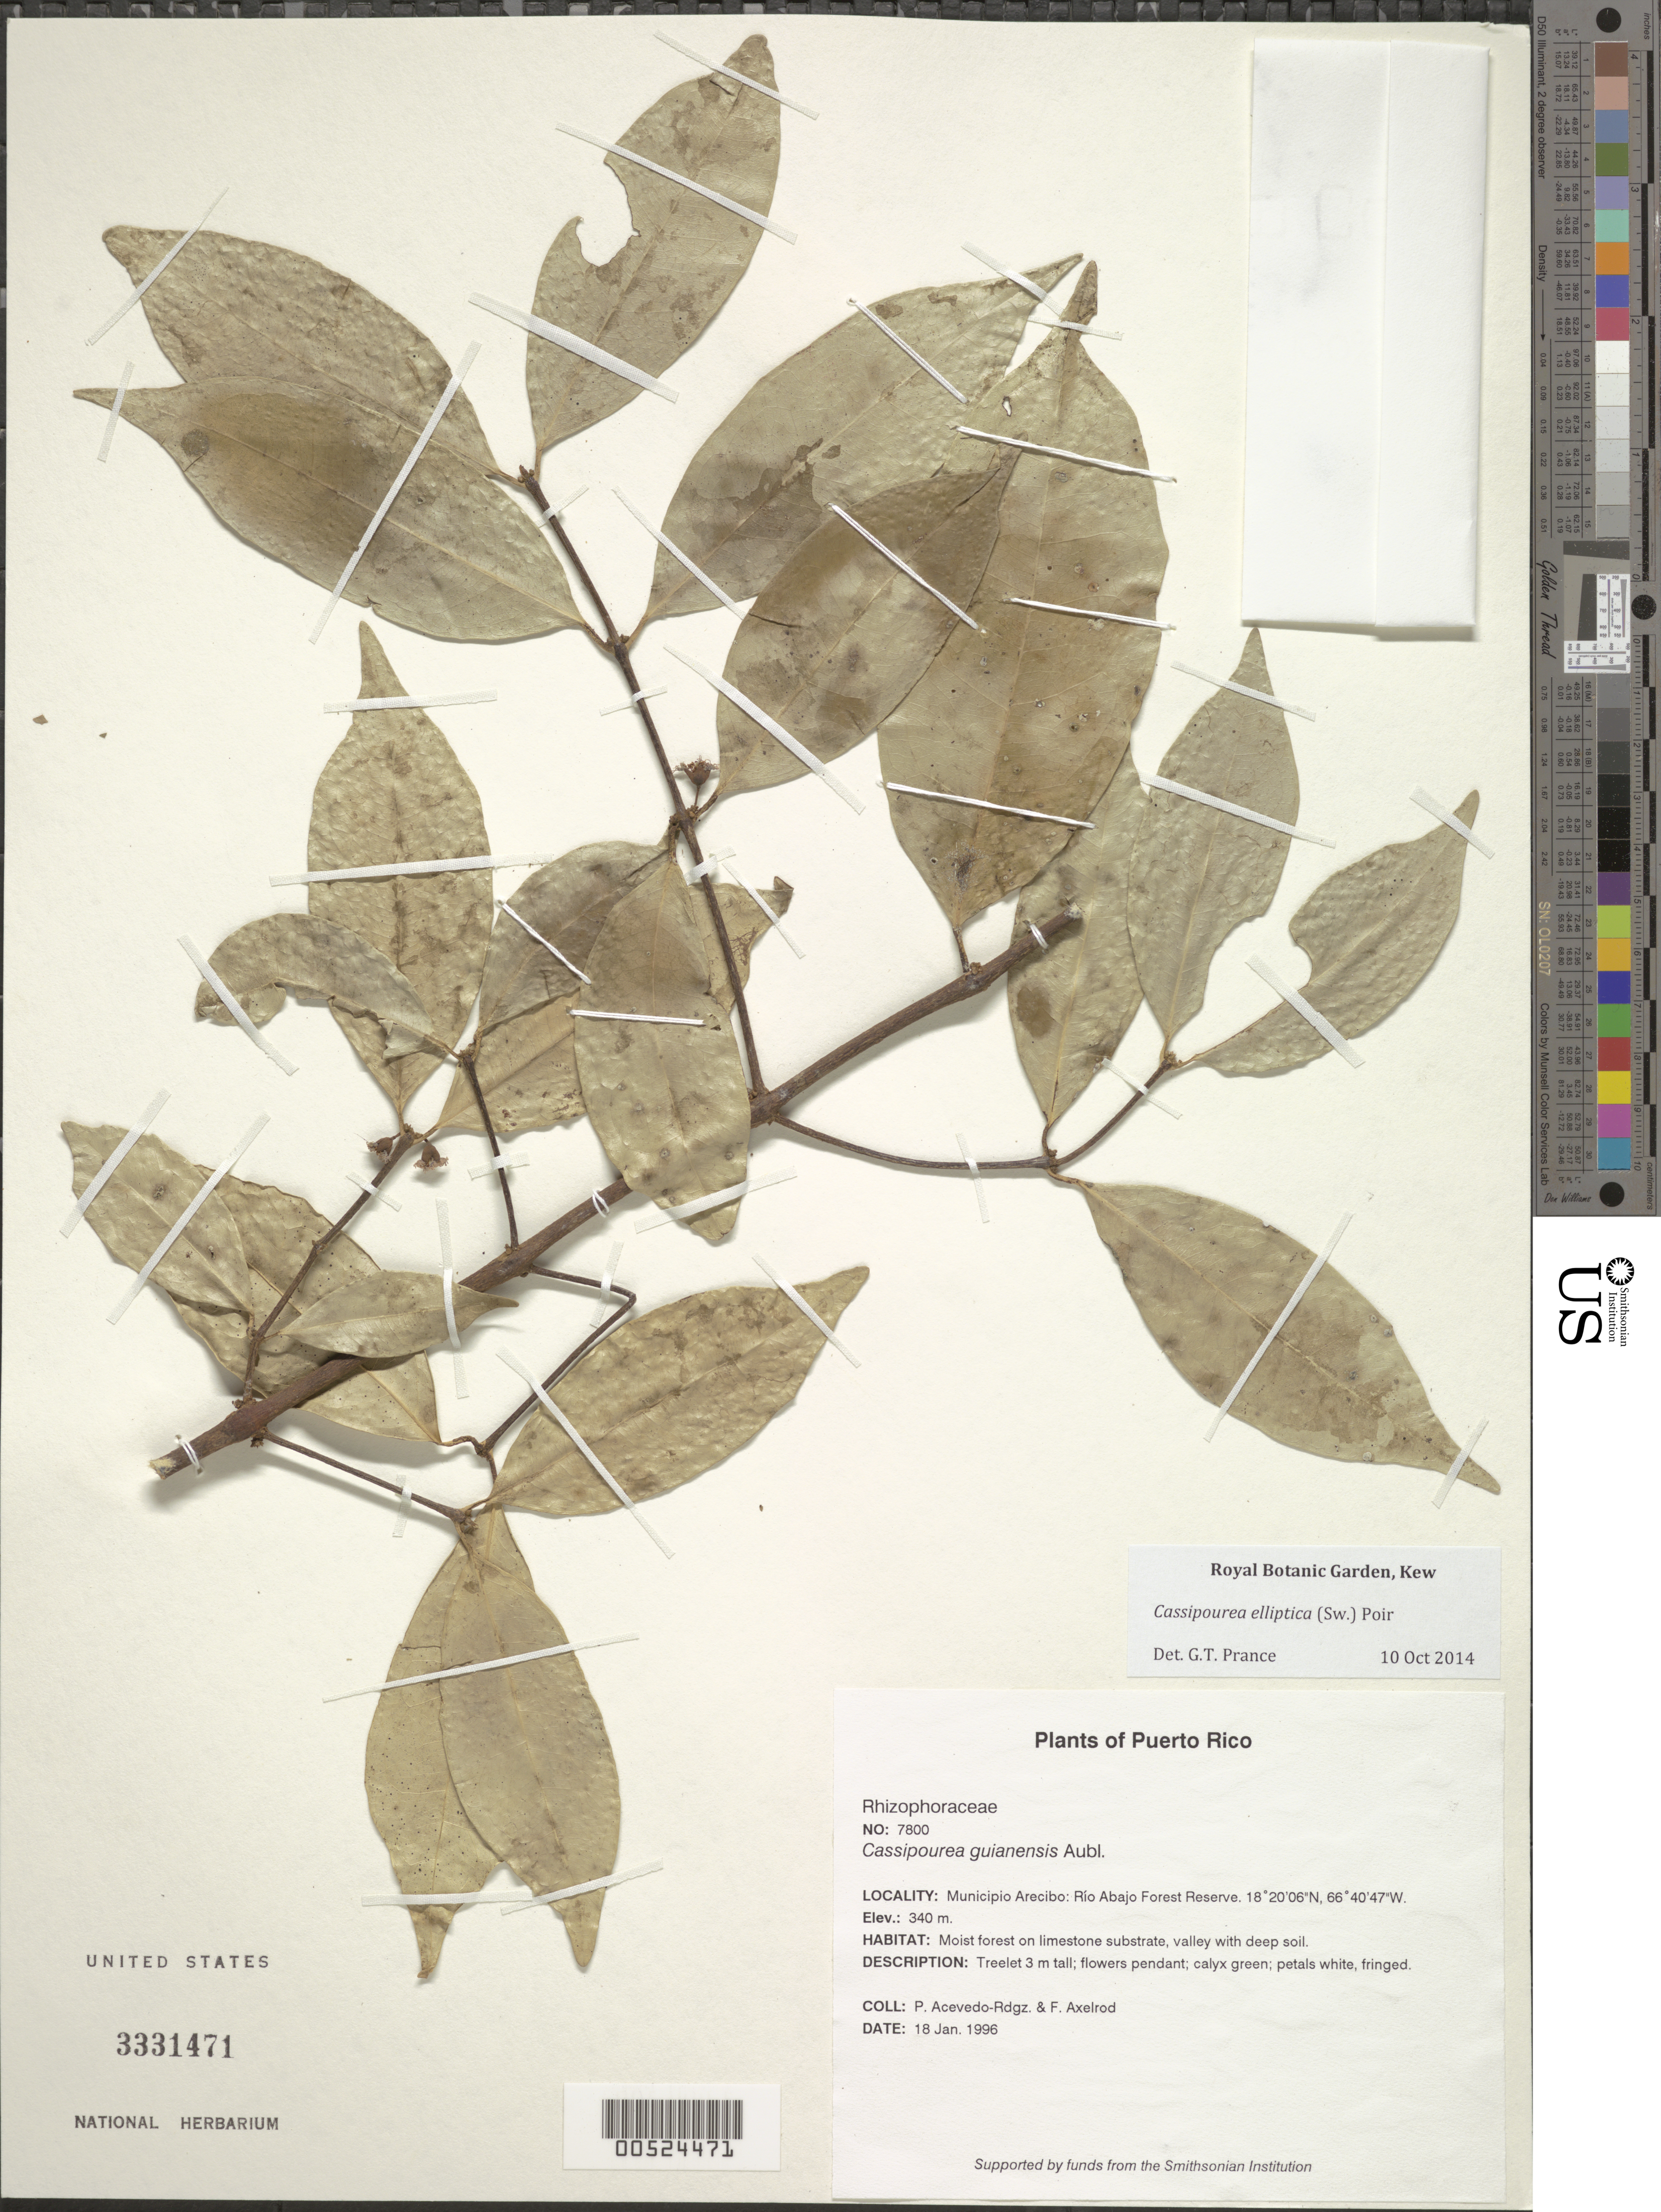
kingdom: Plantae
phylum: Tracheophyta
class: Magnoliopsida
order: Malpighiales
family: Rhizophoraceae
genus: Cassipourea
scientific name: Cassipourea elliptica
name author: (Sw.) Poir.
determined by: Prance, G. T.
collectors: P. Acevedo-Rodr. & F. S. Axelrod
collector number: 7800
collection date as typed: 18 Jan 1996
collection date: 1996-01-18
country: Puerto Rico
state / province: Arecibo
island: Puerto Rico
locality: Arecibo; Río Abajo Forest Reserve.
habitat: Moist forest on limestone substrate.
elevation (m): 340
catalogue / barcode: US 3331471